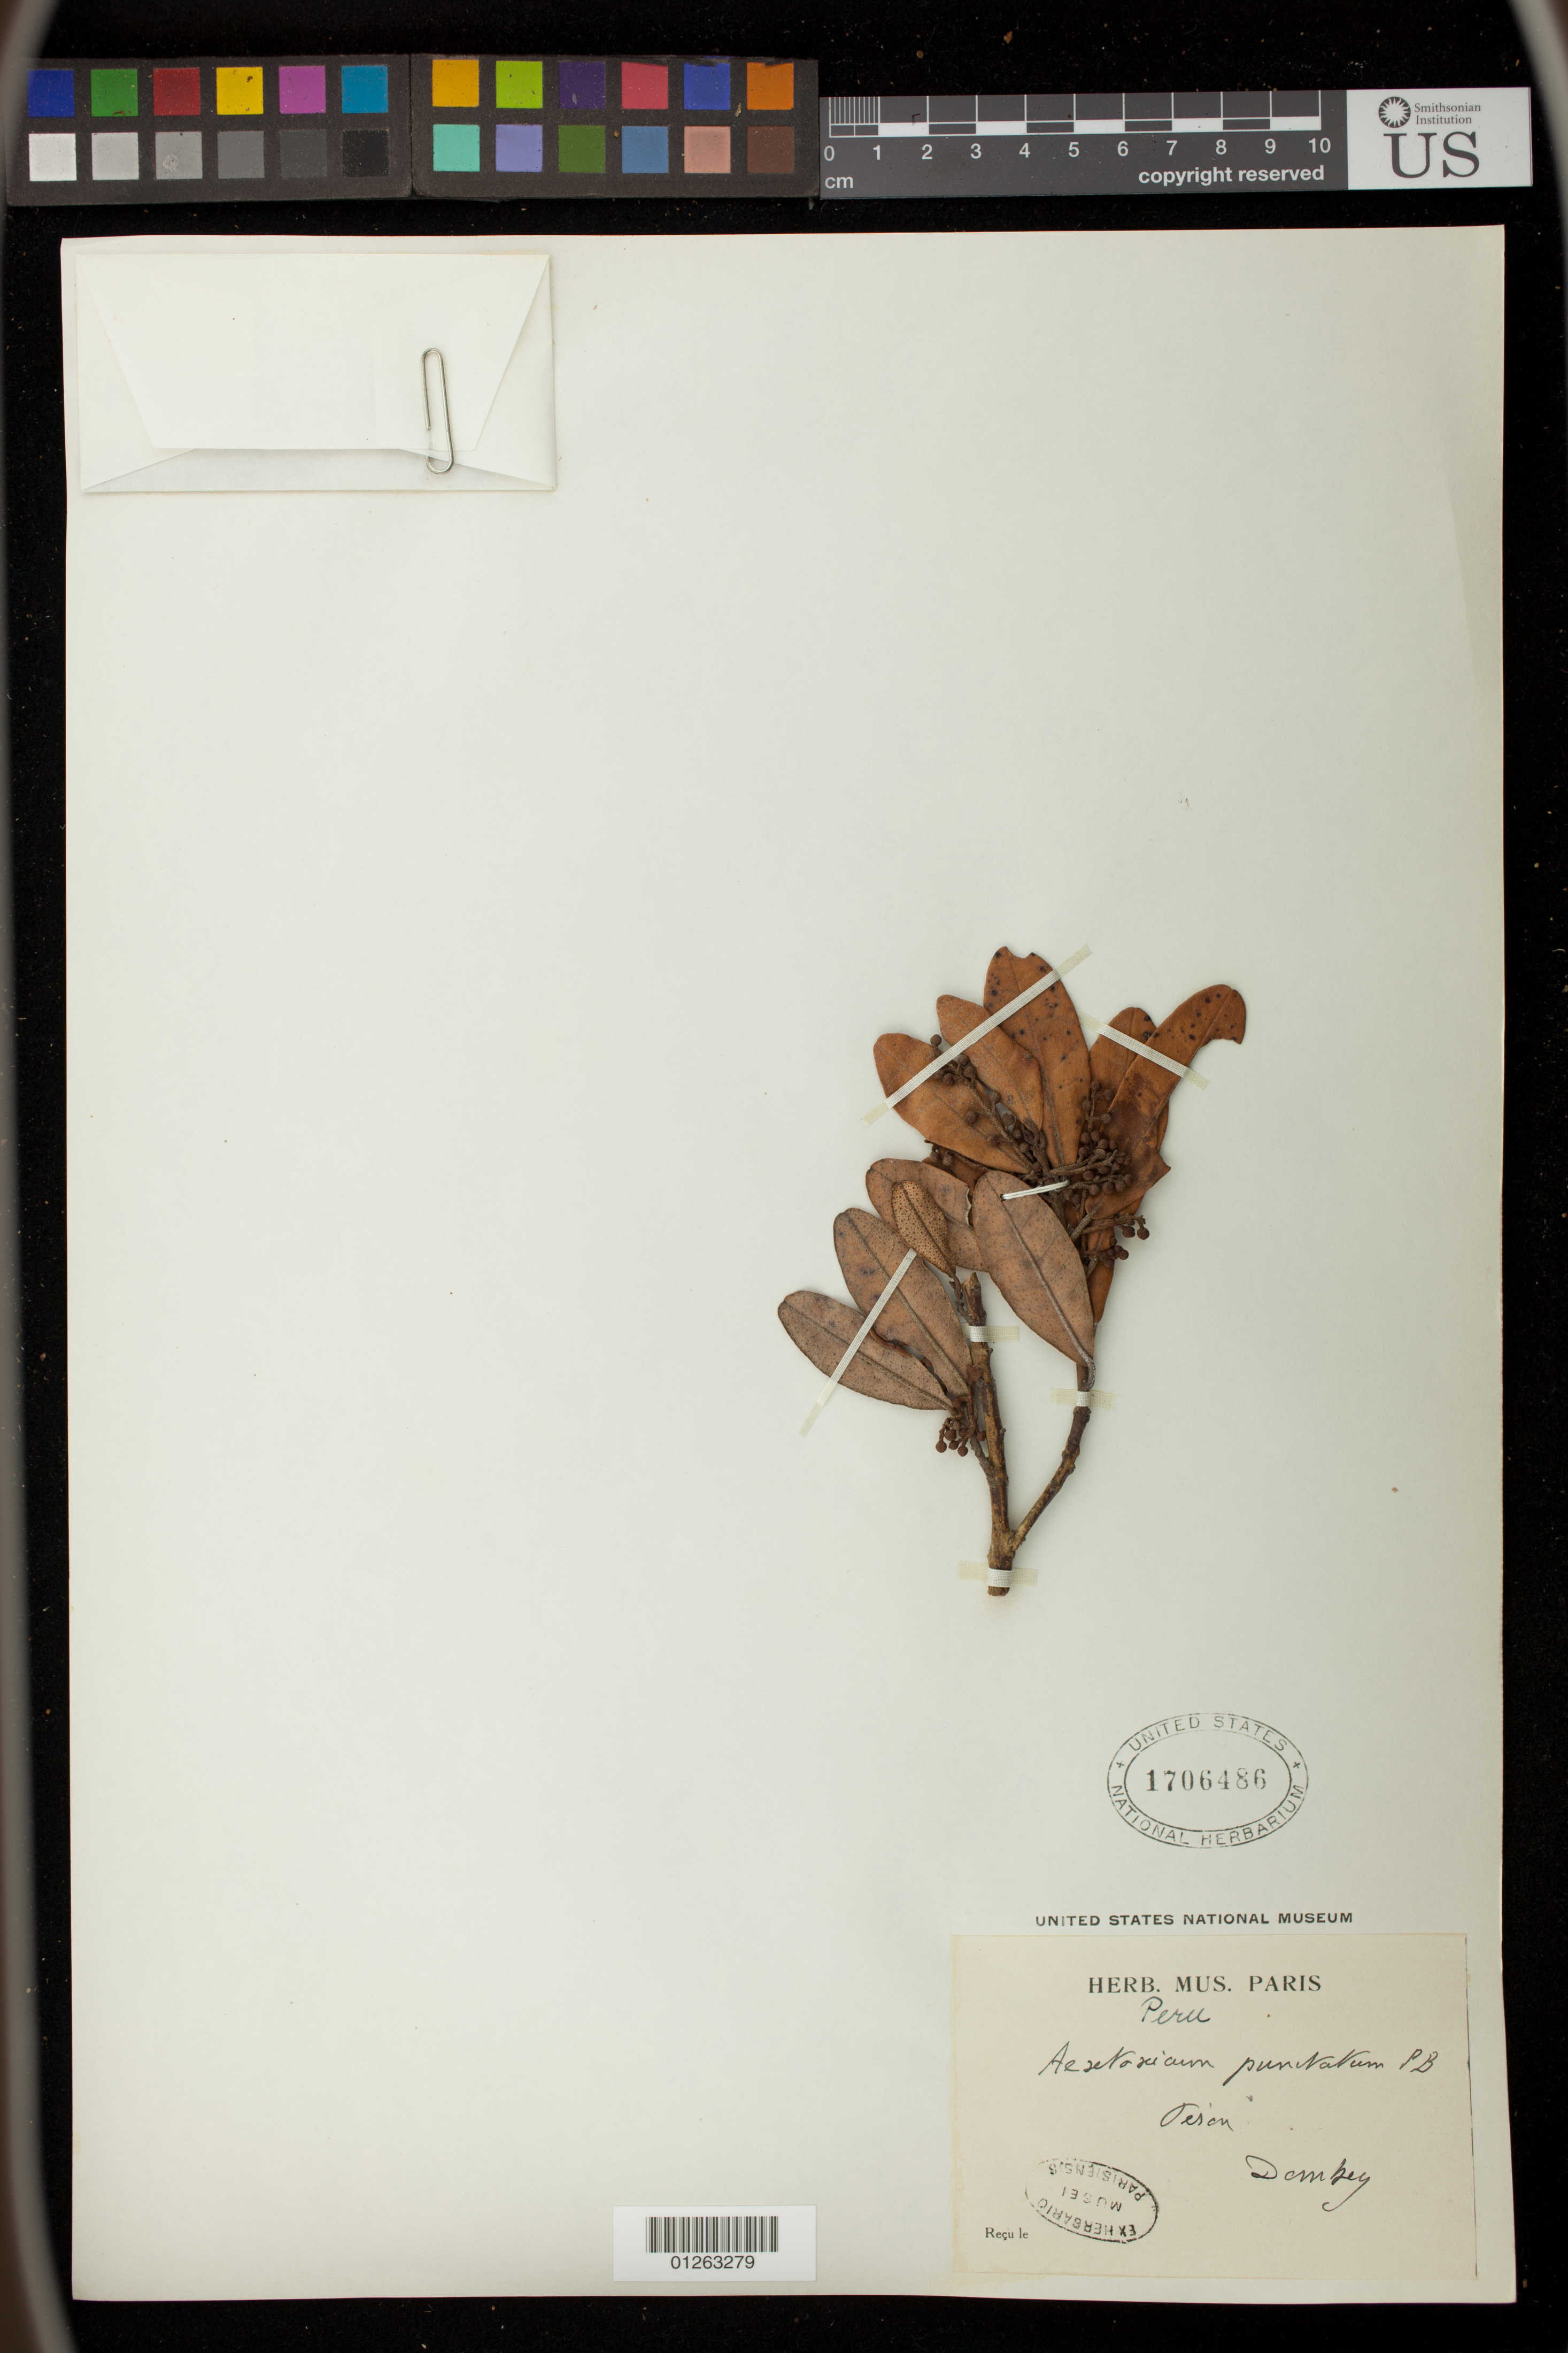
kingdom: Plantae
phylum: Tracheophyta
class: Magnoliopsida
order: Berberidopsidales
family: Aextoxicaceae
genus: Aextoxicon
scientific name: Aextoxicon punctatum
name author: Ruiz & Pav.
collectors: G. Klug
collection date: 1931-03/1931-04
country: Peru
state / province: Loreto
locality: Florida, Rio Putumayo, at mouth of Rio Zubineta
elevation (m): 200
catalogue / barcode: US 1706486